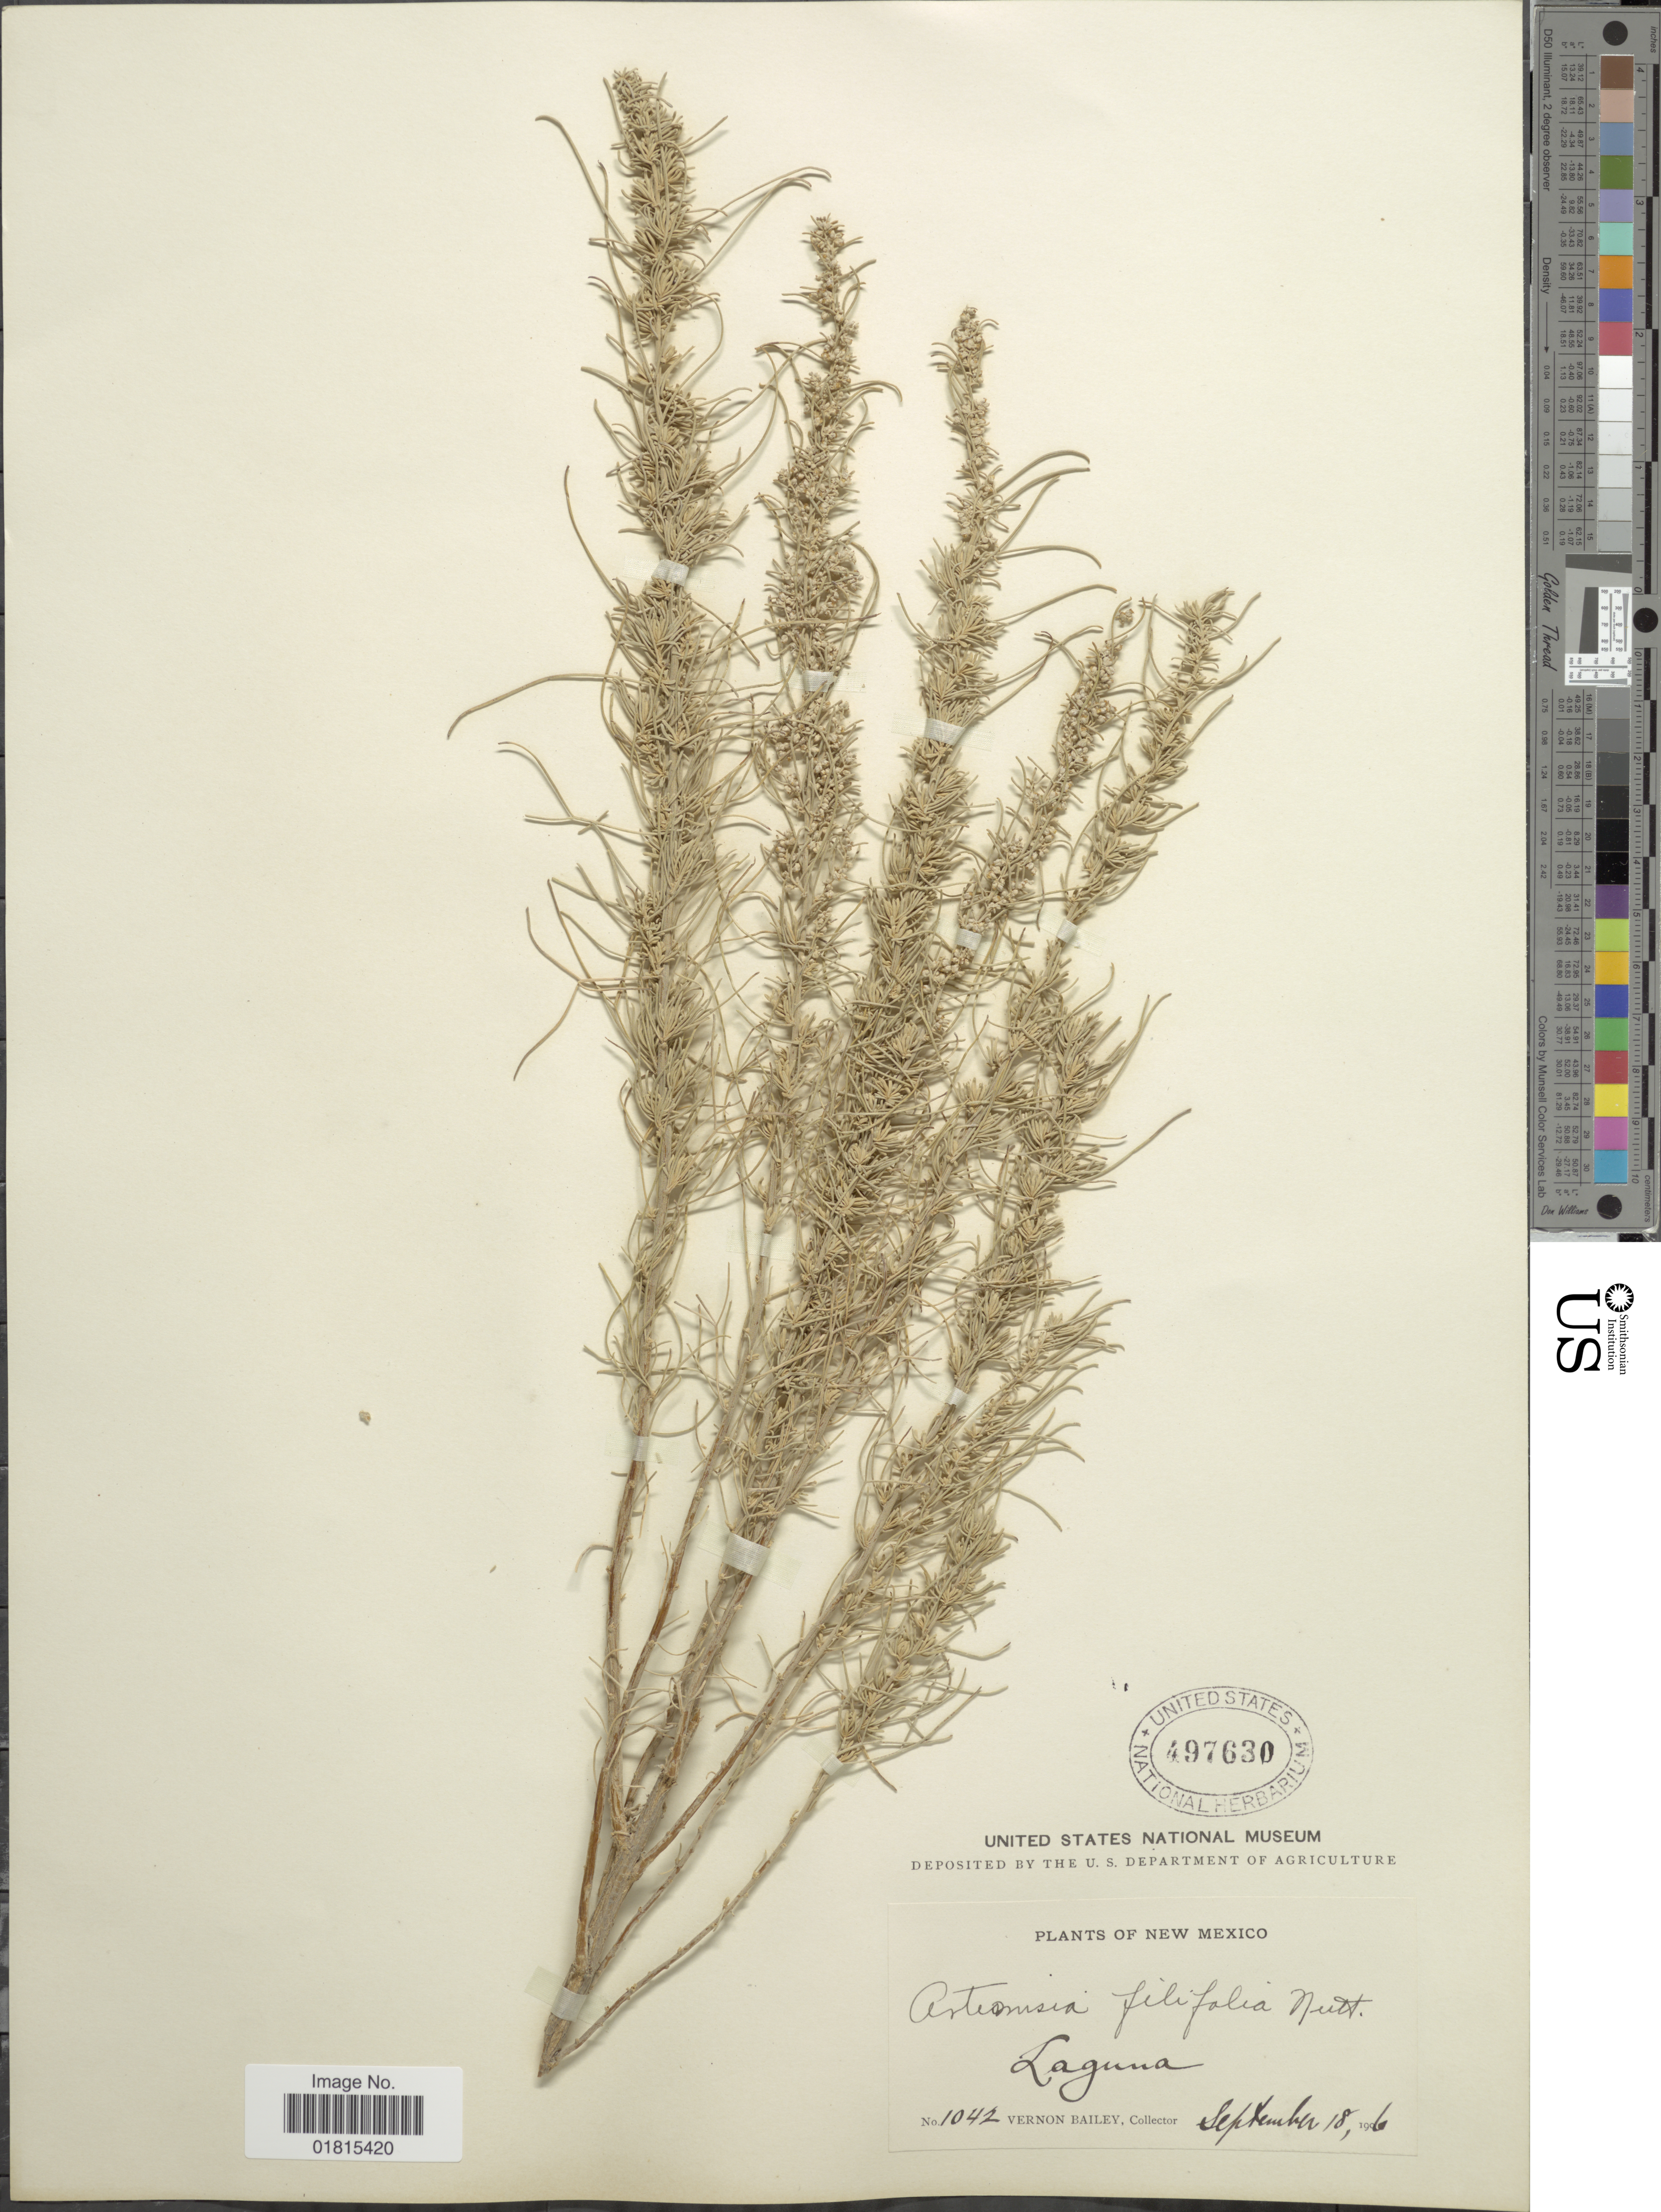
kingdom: Plantae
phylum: Tracheophyta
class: Magnoliopsida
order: Asterales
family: Asteraceae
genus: Artemisia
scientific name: Artemisia filifolia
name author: Torr.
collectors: V. O. Bailey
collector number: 1042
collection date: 1906-09-18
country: United States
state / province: New Mexico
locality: Laguna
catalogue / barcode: US 497630